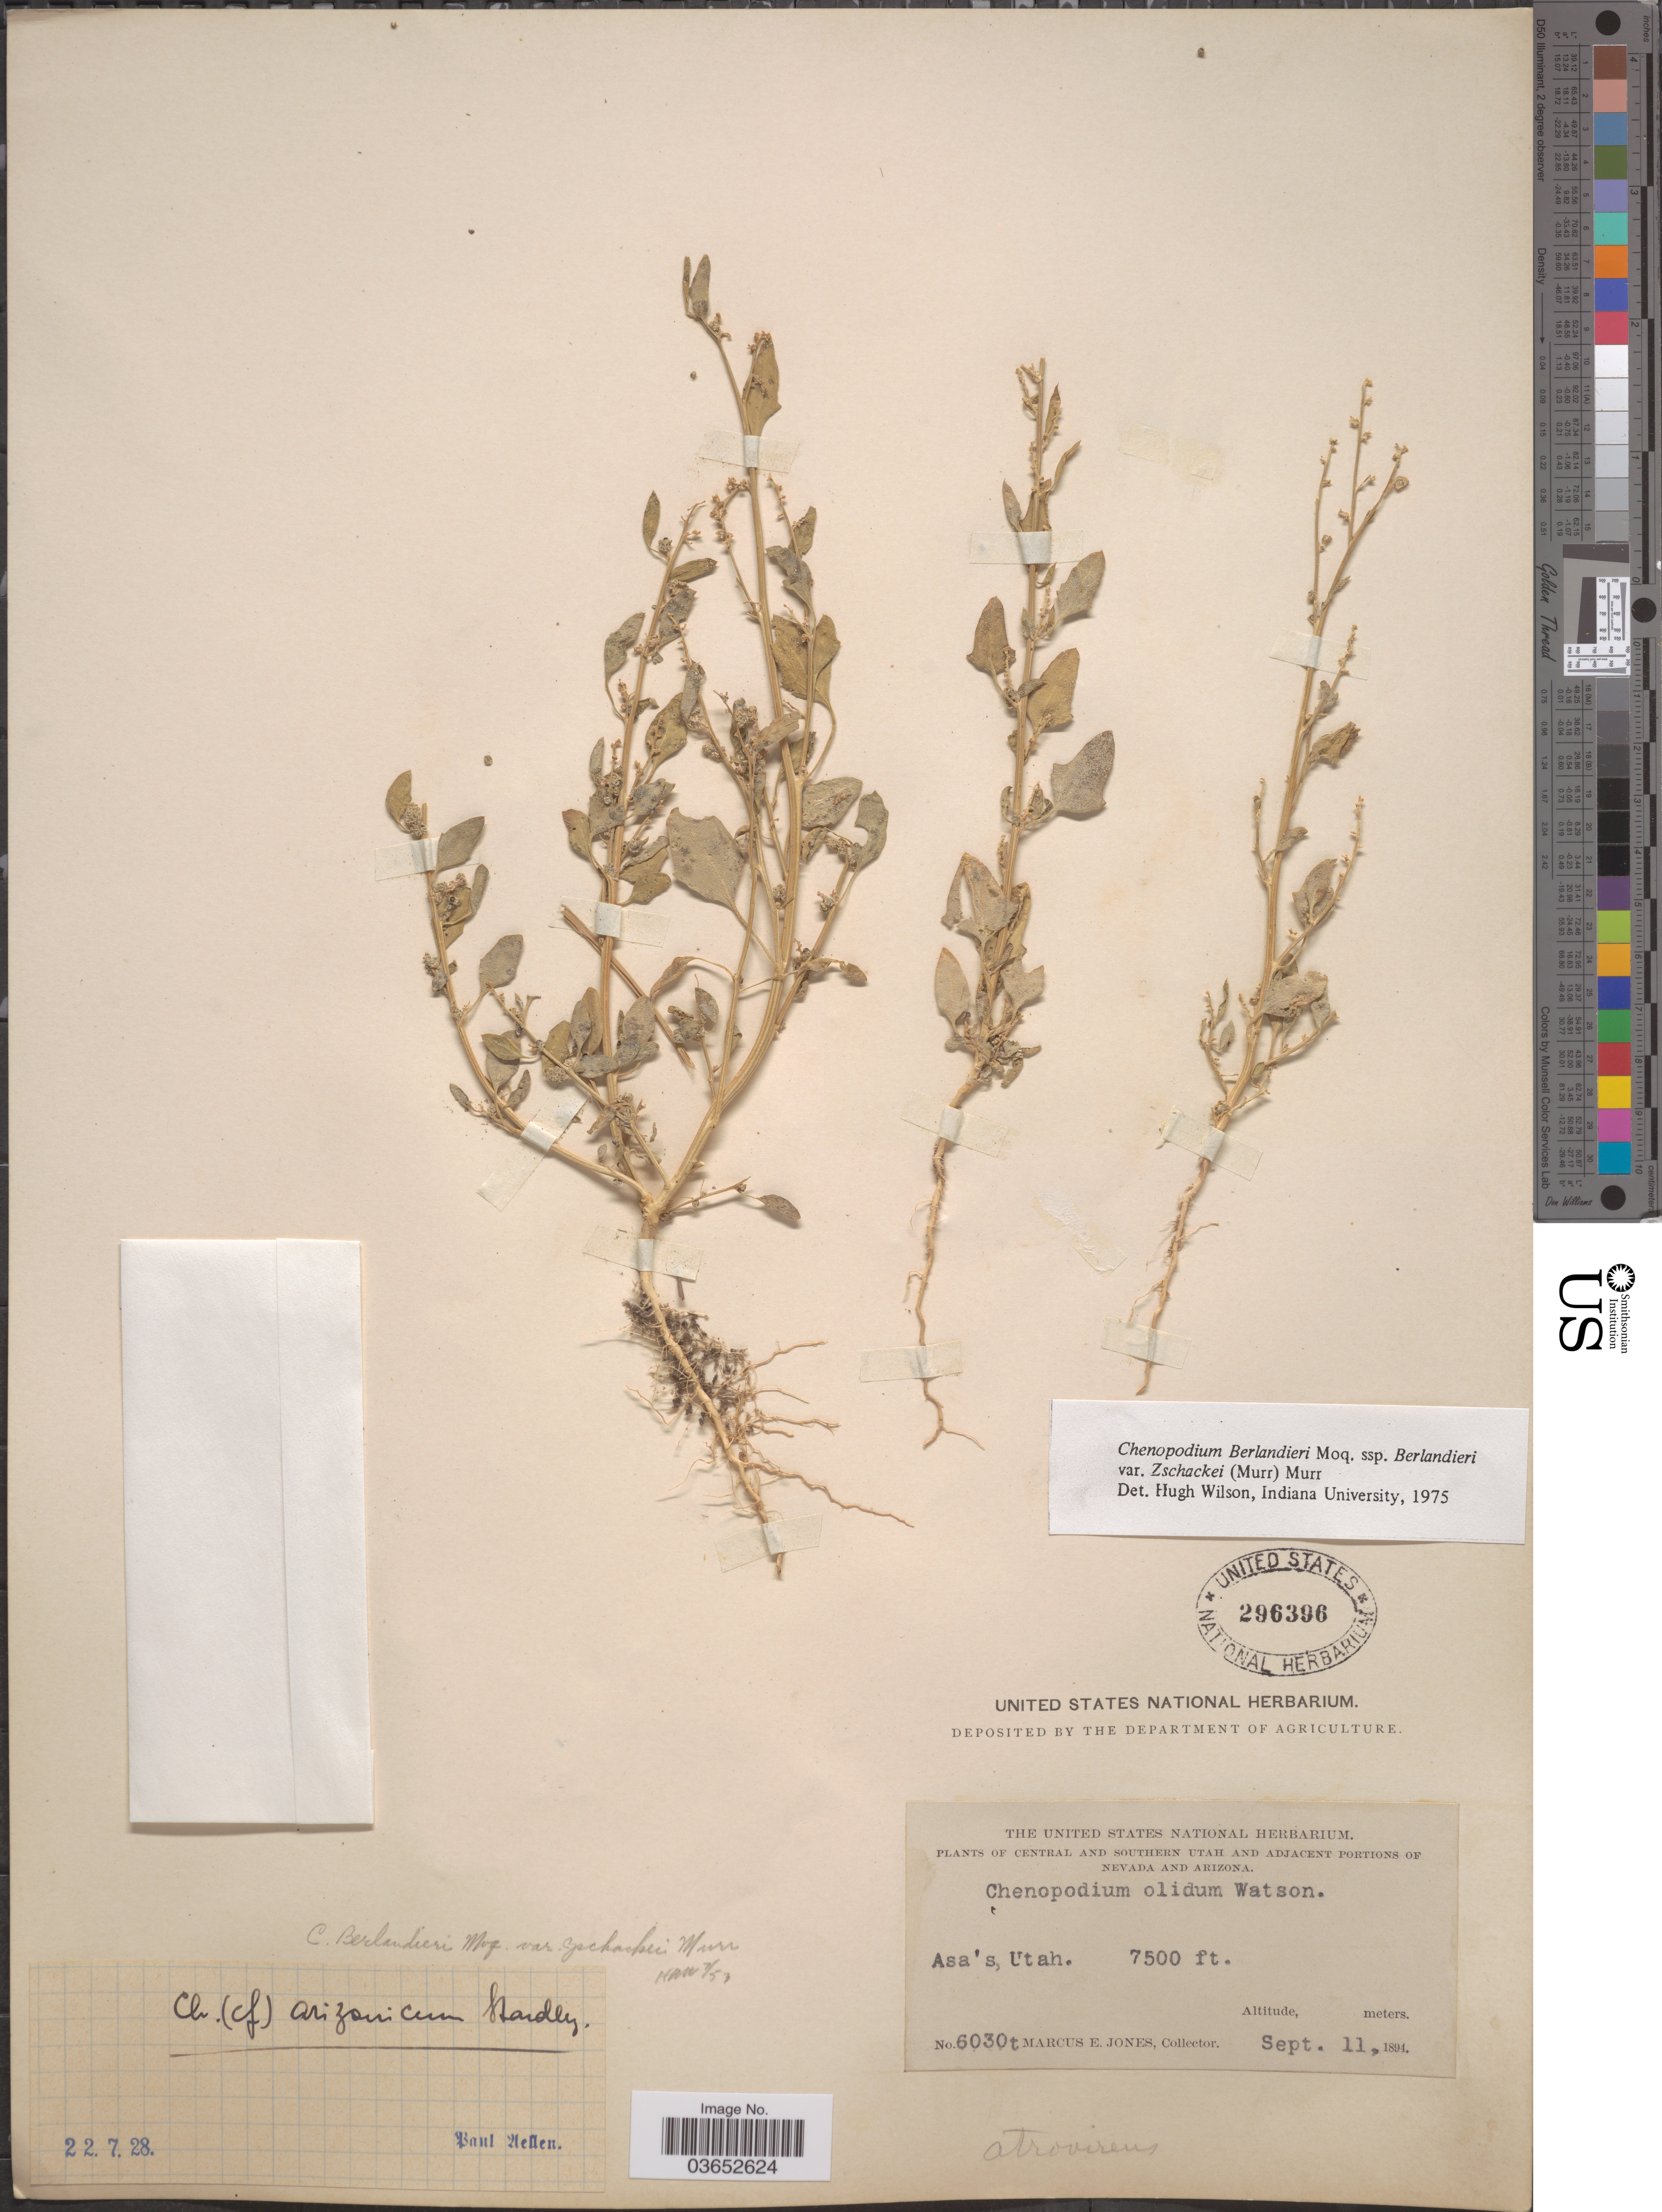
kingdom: Plantae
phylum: Tracheophyta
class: Magnoliopsida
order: Caryophyllales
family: Amaranthaceae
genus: Chenopodium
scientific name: Chenopodium berlandieri var. zschackei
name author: (Murr.) Murr.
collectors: M. E. Jones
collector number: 6030t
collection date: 1894-09-11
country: United States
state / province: Utah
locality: Central and Southern Utah. Asa's.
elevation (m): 2286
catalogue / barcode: US 296396